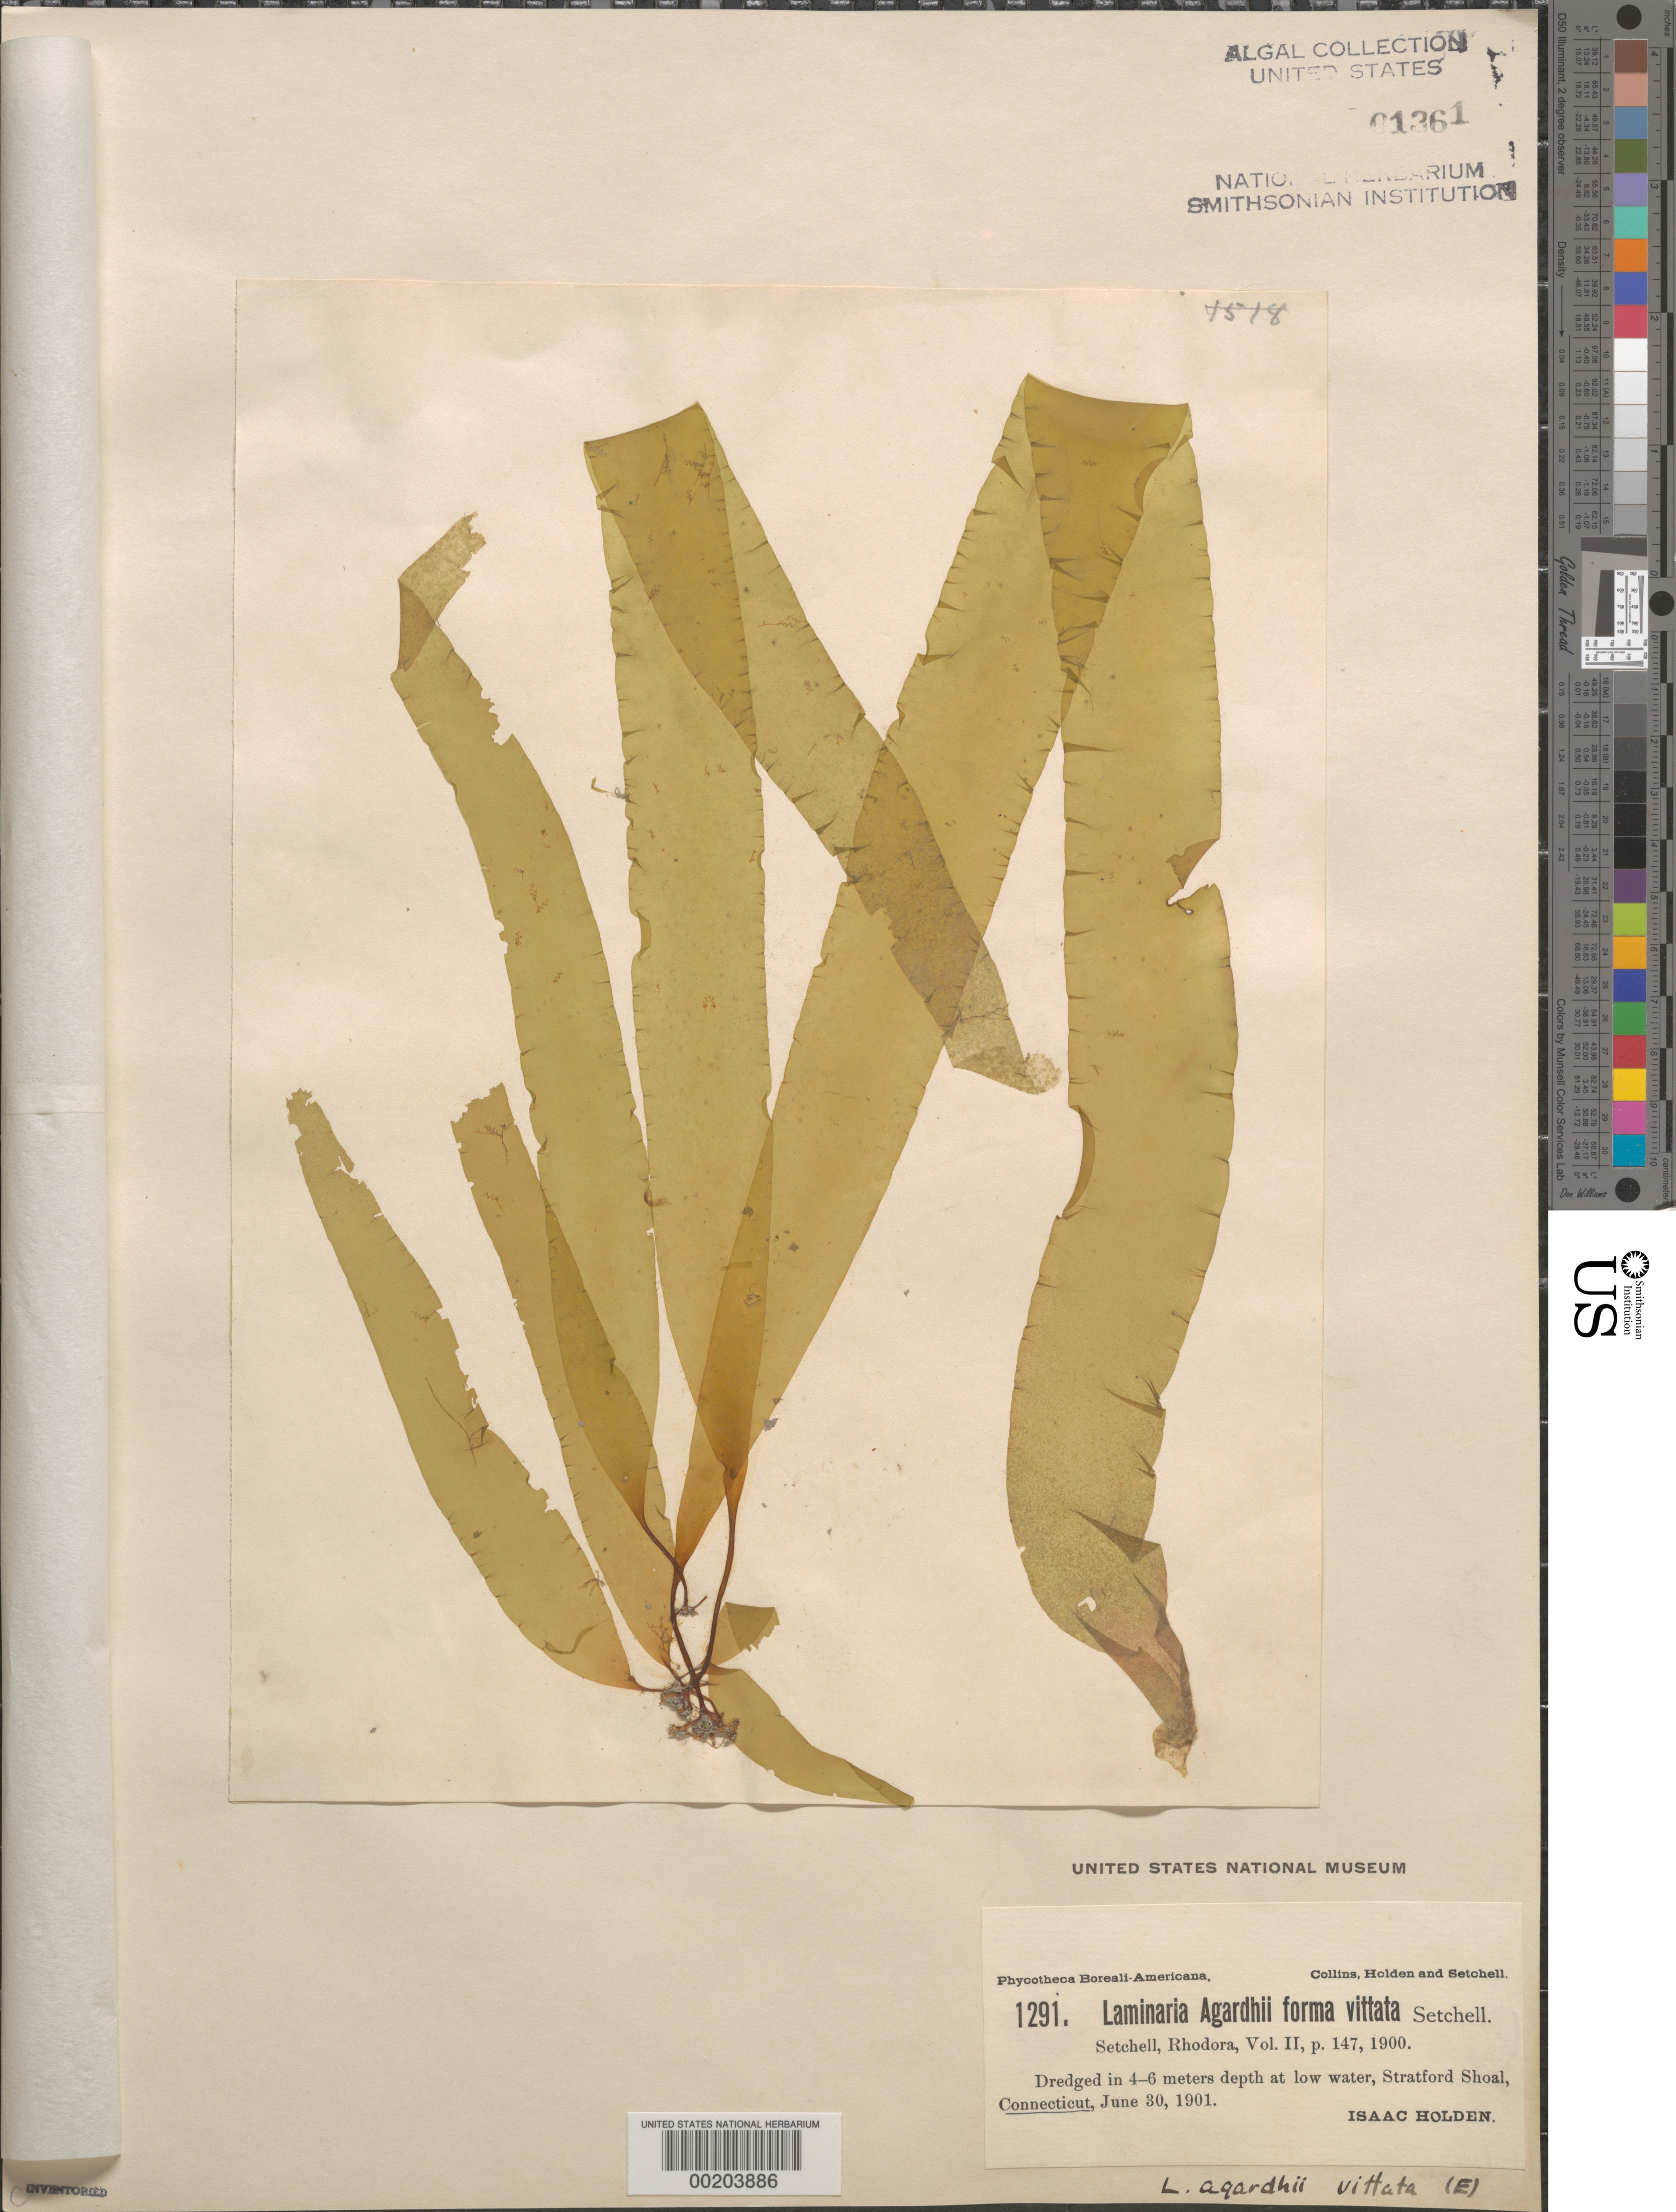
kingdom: Chromista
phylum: Ochrophyta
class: Phaeophyceae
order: Laminariales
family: Laminariaceae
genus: Saccharina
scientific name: Saccharina latissima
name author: C.E. Lane et al.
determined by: Algae name updating Project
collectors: I. Holden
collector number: PB-A 1291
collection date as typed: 30 Jun 1901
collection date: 1901-06-30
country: United States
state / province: Connecticut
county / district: Fairfield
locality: Stratford Shoal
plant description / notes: Collins, Holden & Setchell, Phycotheca Boreali-Americana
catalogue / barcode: US 1361